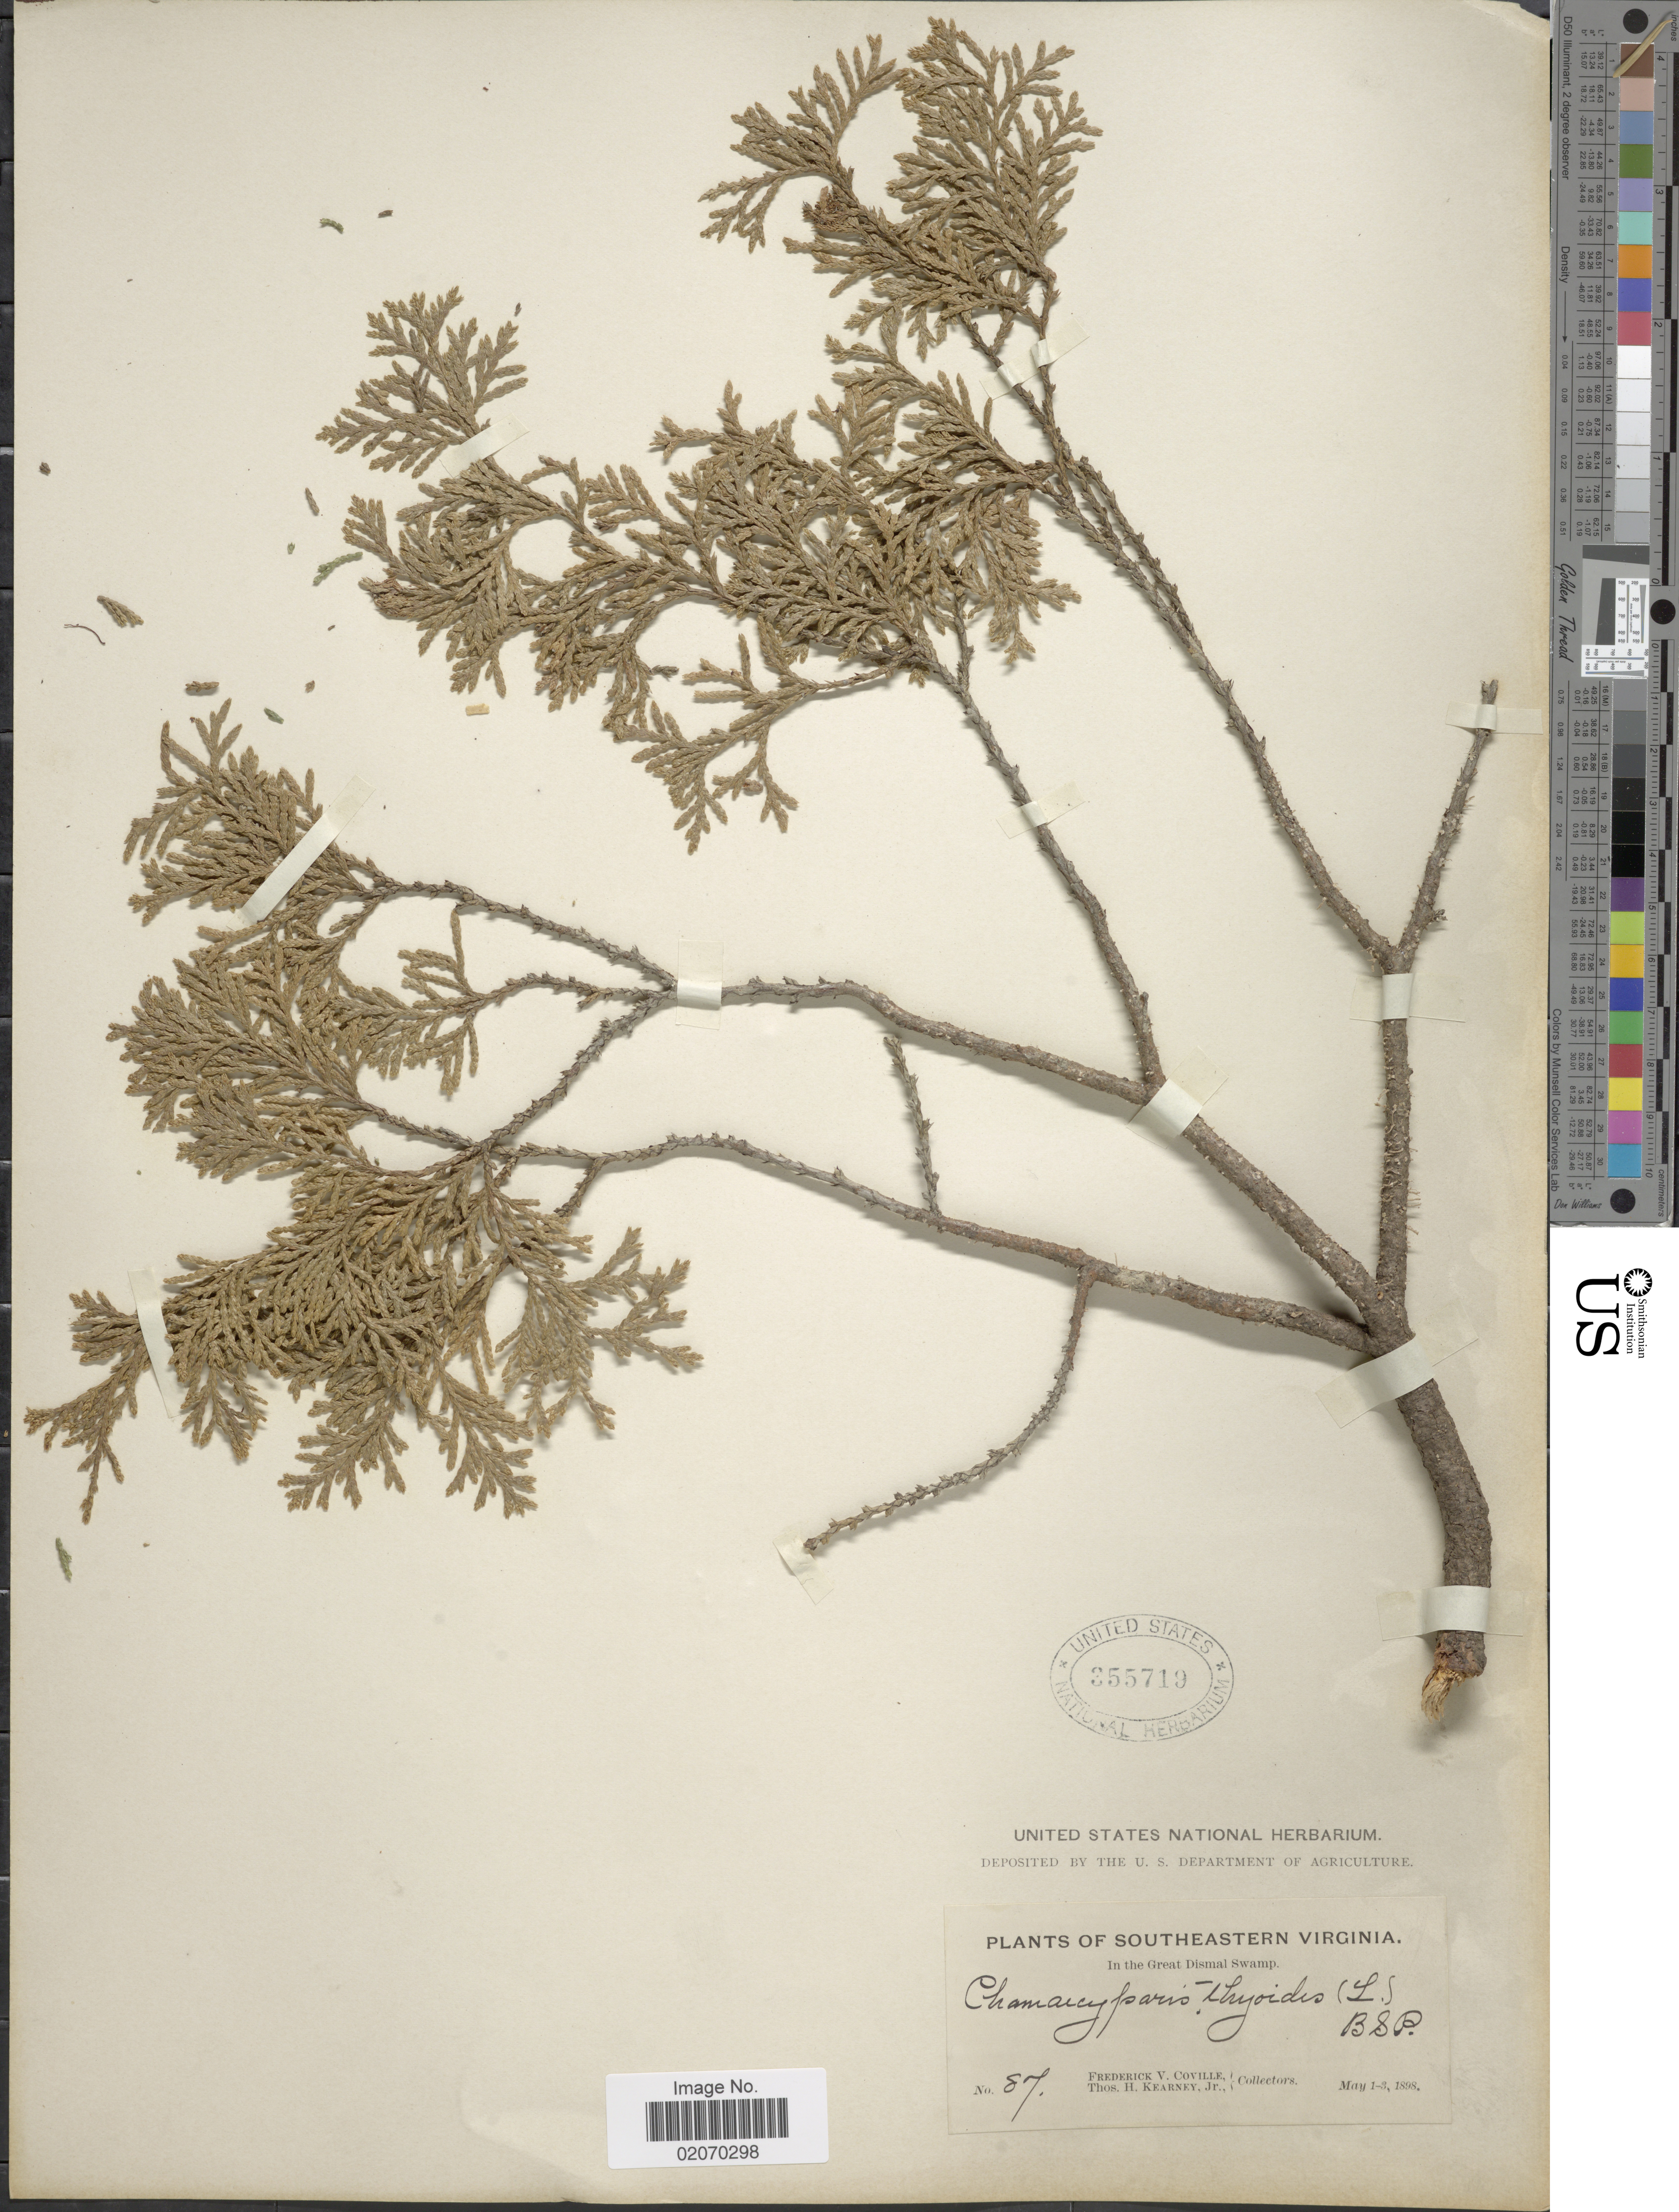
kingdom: Plantae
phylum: Tracheophyta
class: Pinopsida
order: Pinales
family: Cupressaceae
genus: Chamaecyparis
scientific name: Chamaecyparis thyoides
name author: (L.) Britton, Stearns & Poggenb.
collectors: F. V. Coville & T. H. Kearney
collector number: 87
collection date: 1898-05-01/1898-05-03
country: United States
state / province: Virginia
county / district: City of Chesapeake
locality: Southeastern Virginia. In the Great Dismal Swamp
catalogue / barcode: US 355719